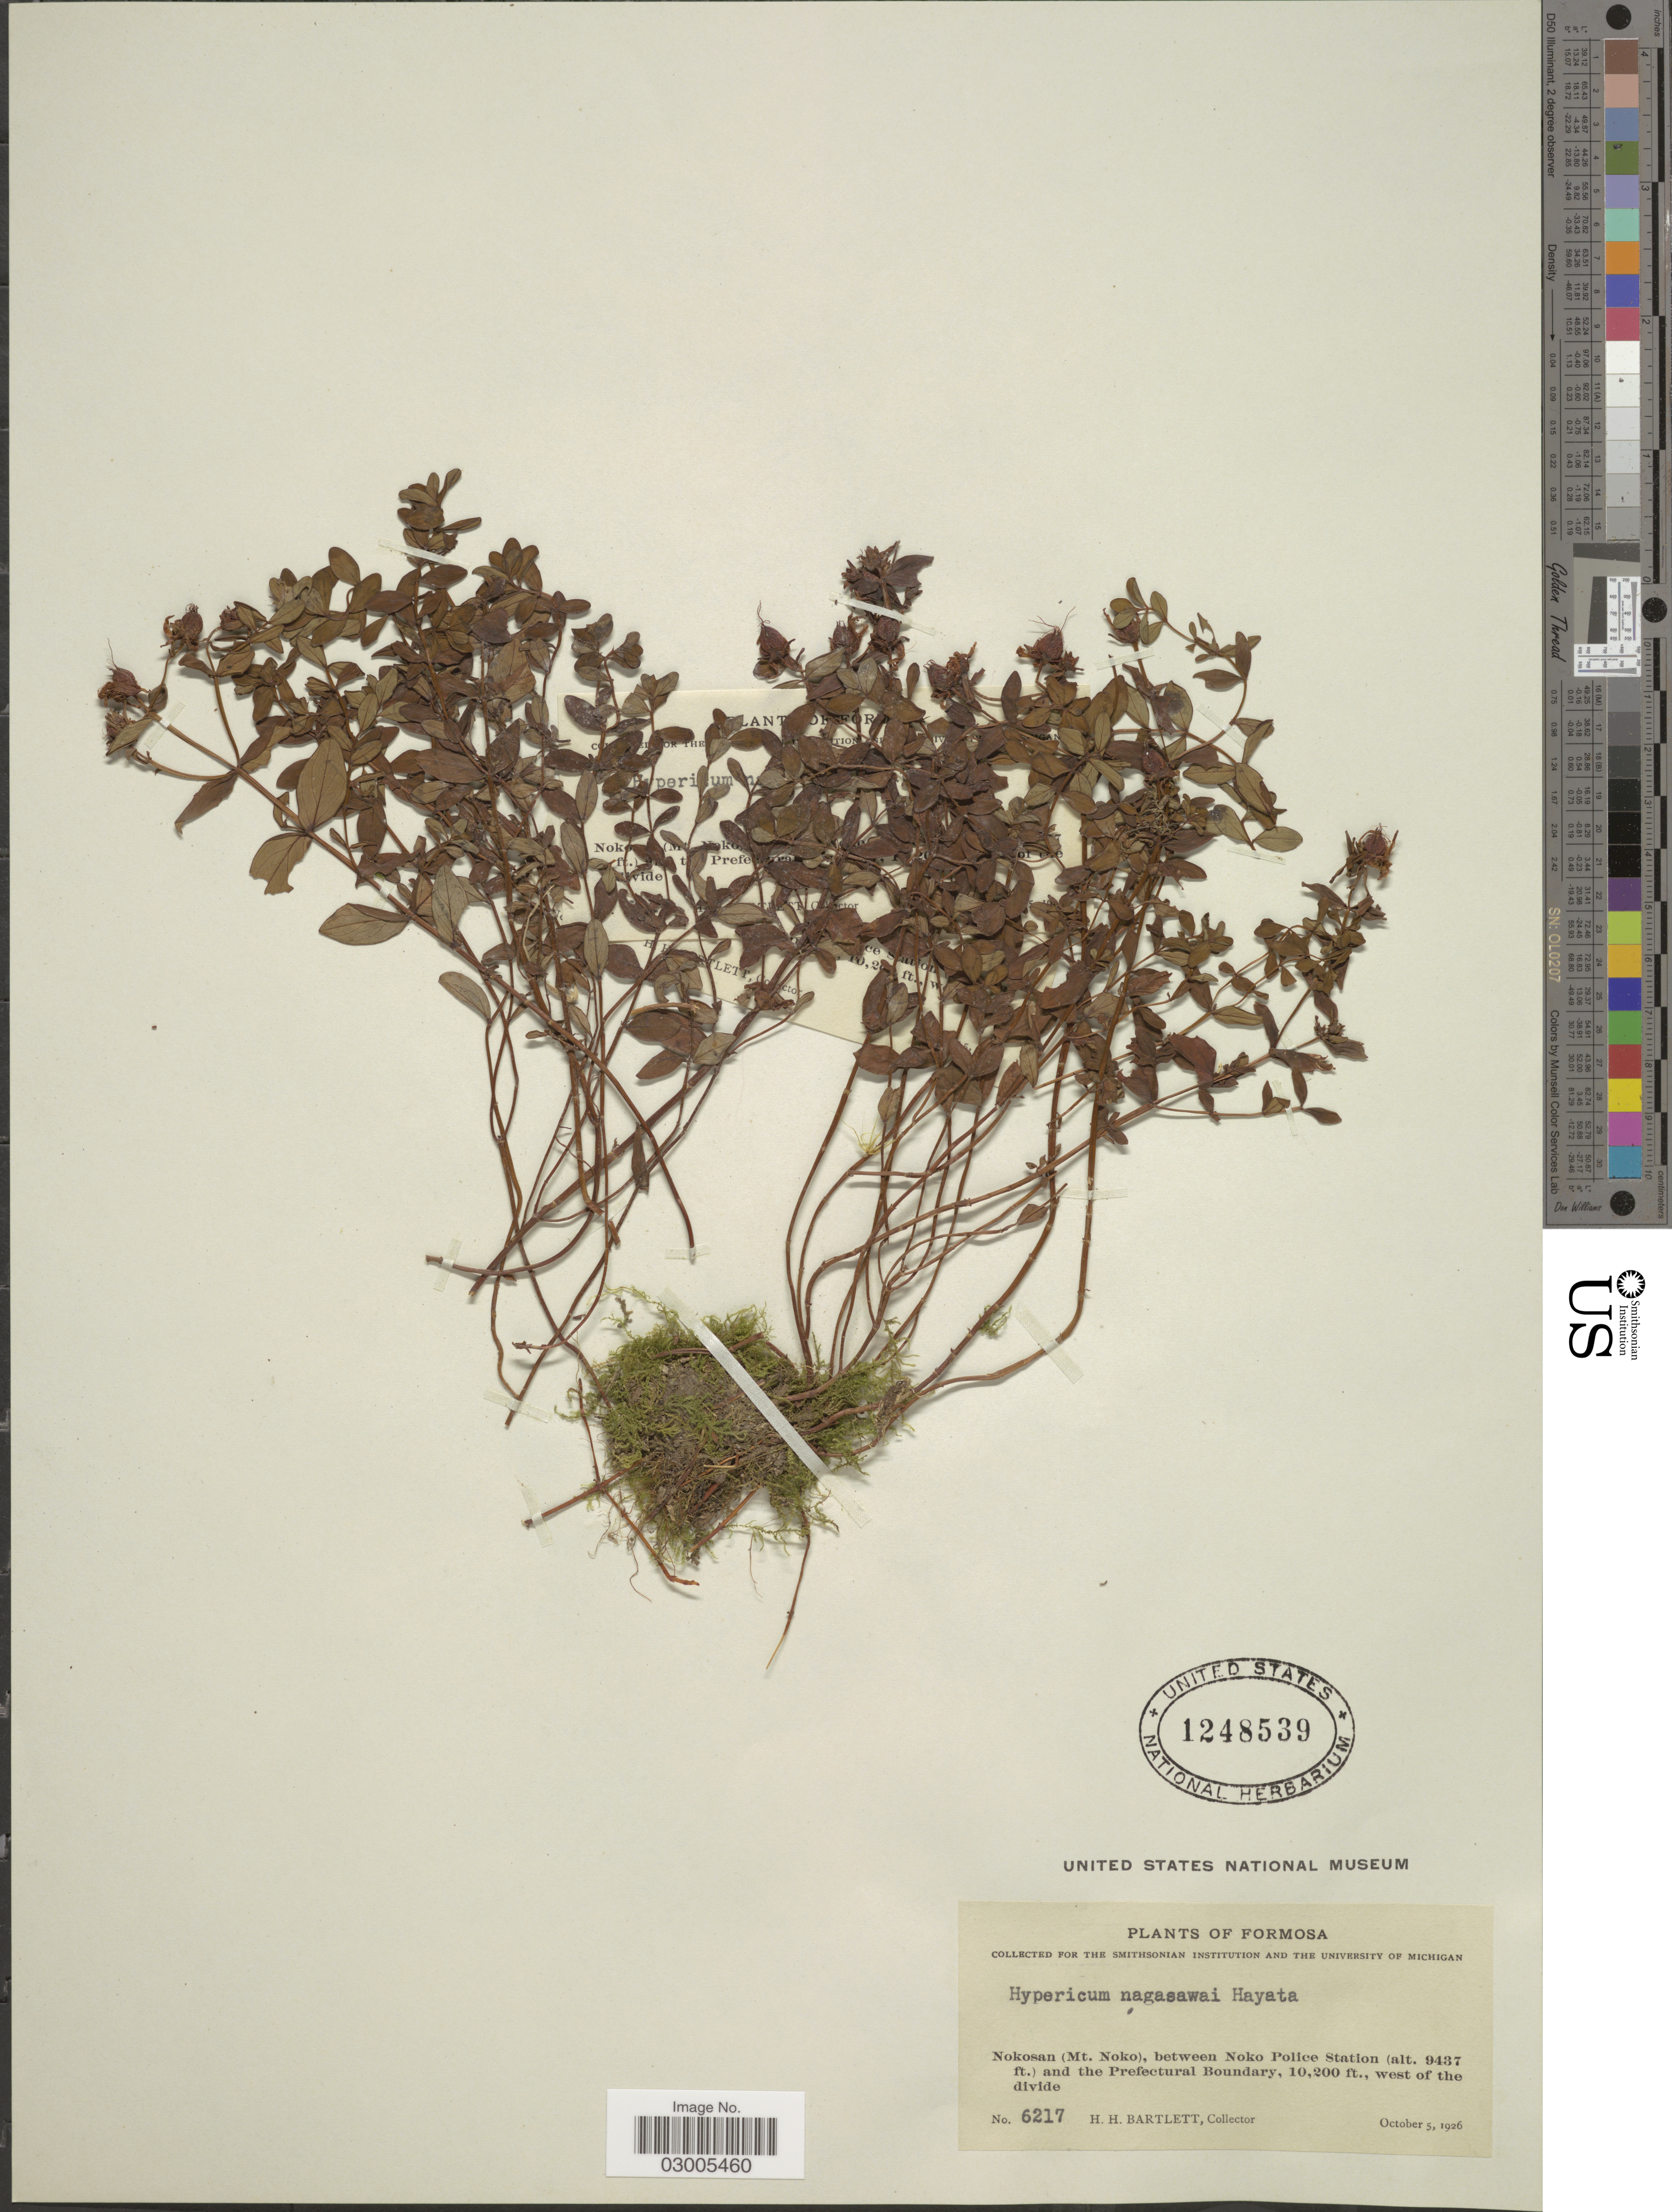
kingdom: Plantae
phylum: Tracheophyta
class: Magnoliopsida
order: Malpighiales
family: Hypericaceae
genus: Hypericum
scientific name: Hypericum nagasawae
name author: Hayata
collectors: H. H. Bartlett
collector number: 6217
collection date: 1926-10-05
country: Taiwan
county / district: Hualien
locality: Formosa. Nokosan (Mt. Noko), between Noko Police Station and the Prefectural Boundary, west of the divide.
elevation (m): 3109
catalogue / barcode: US 1248539